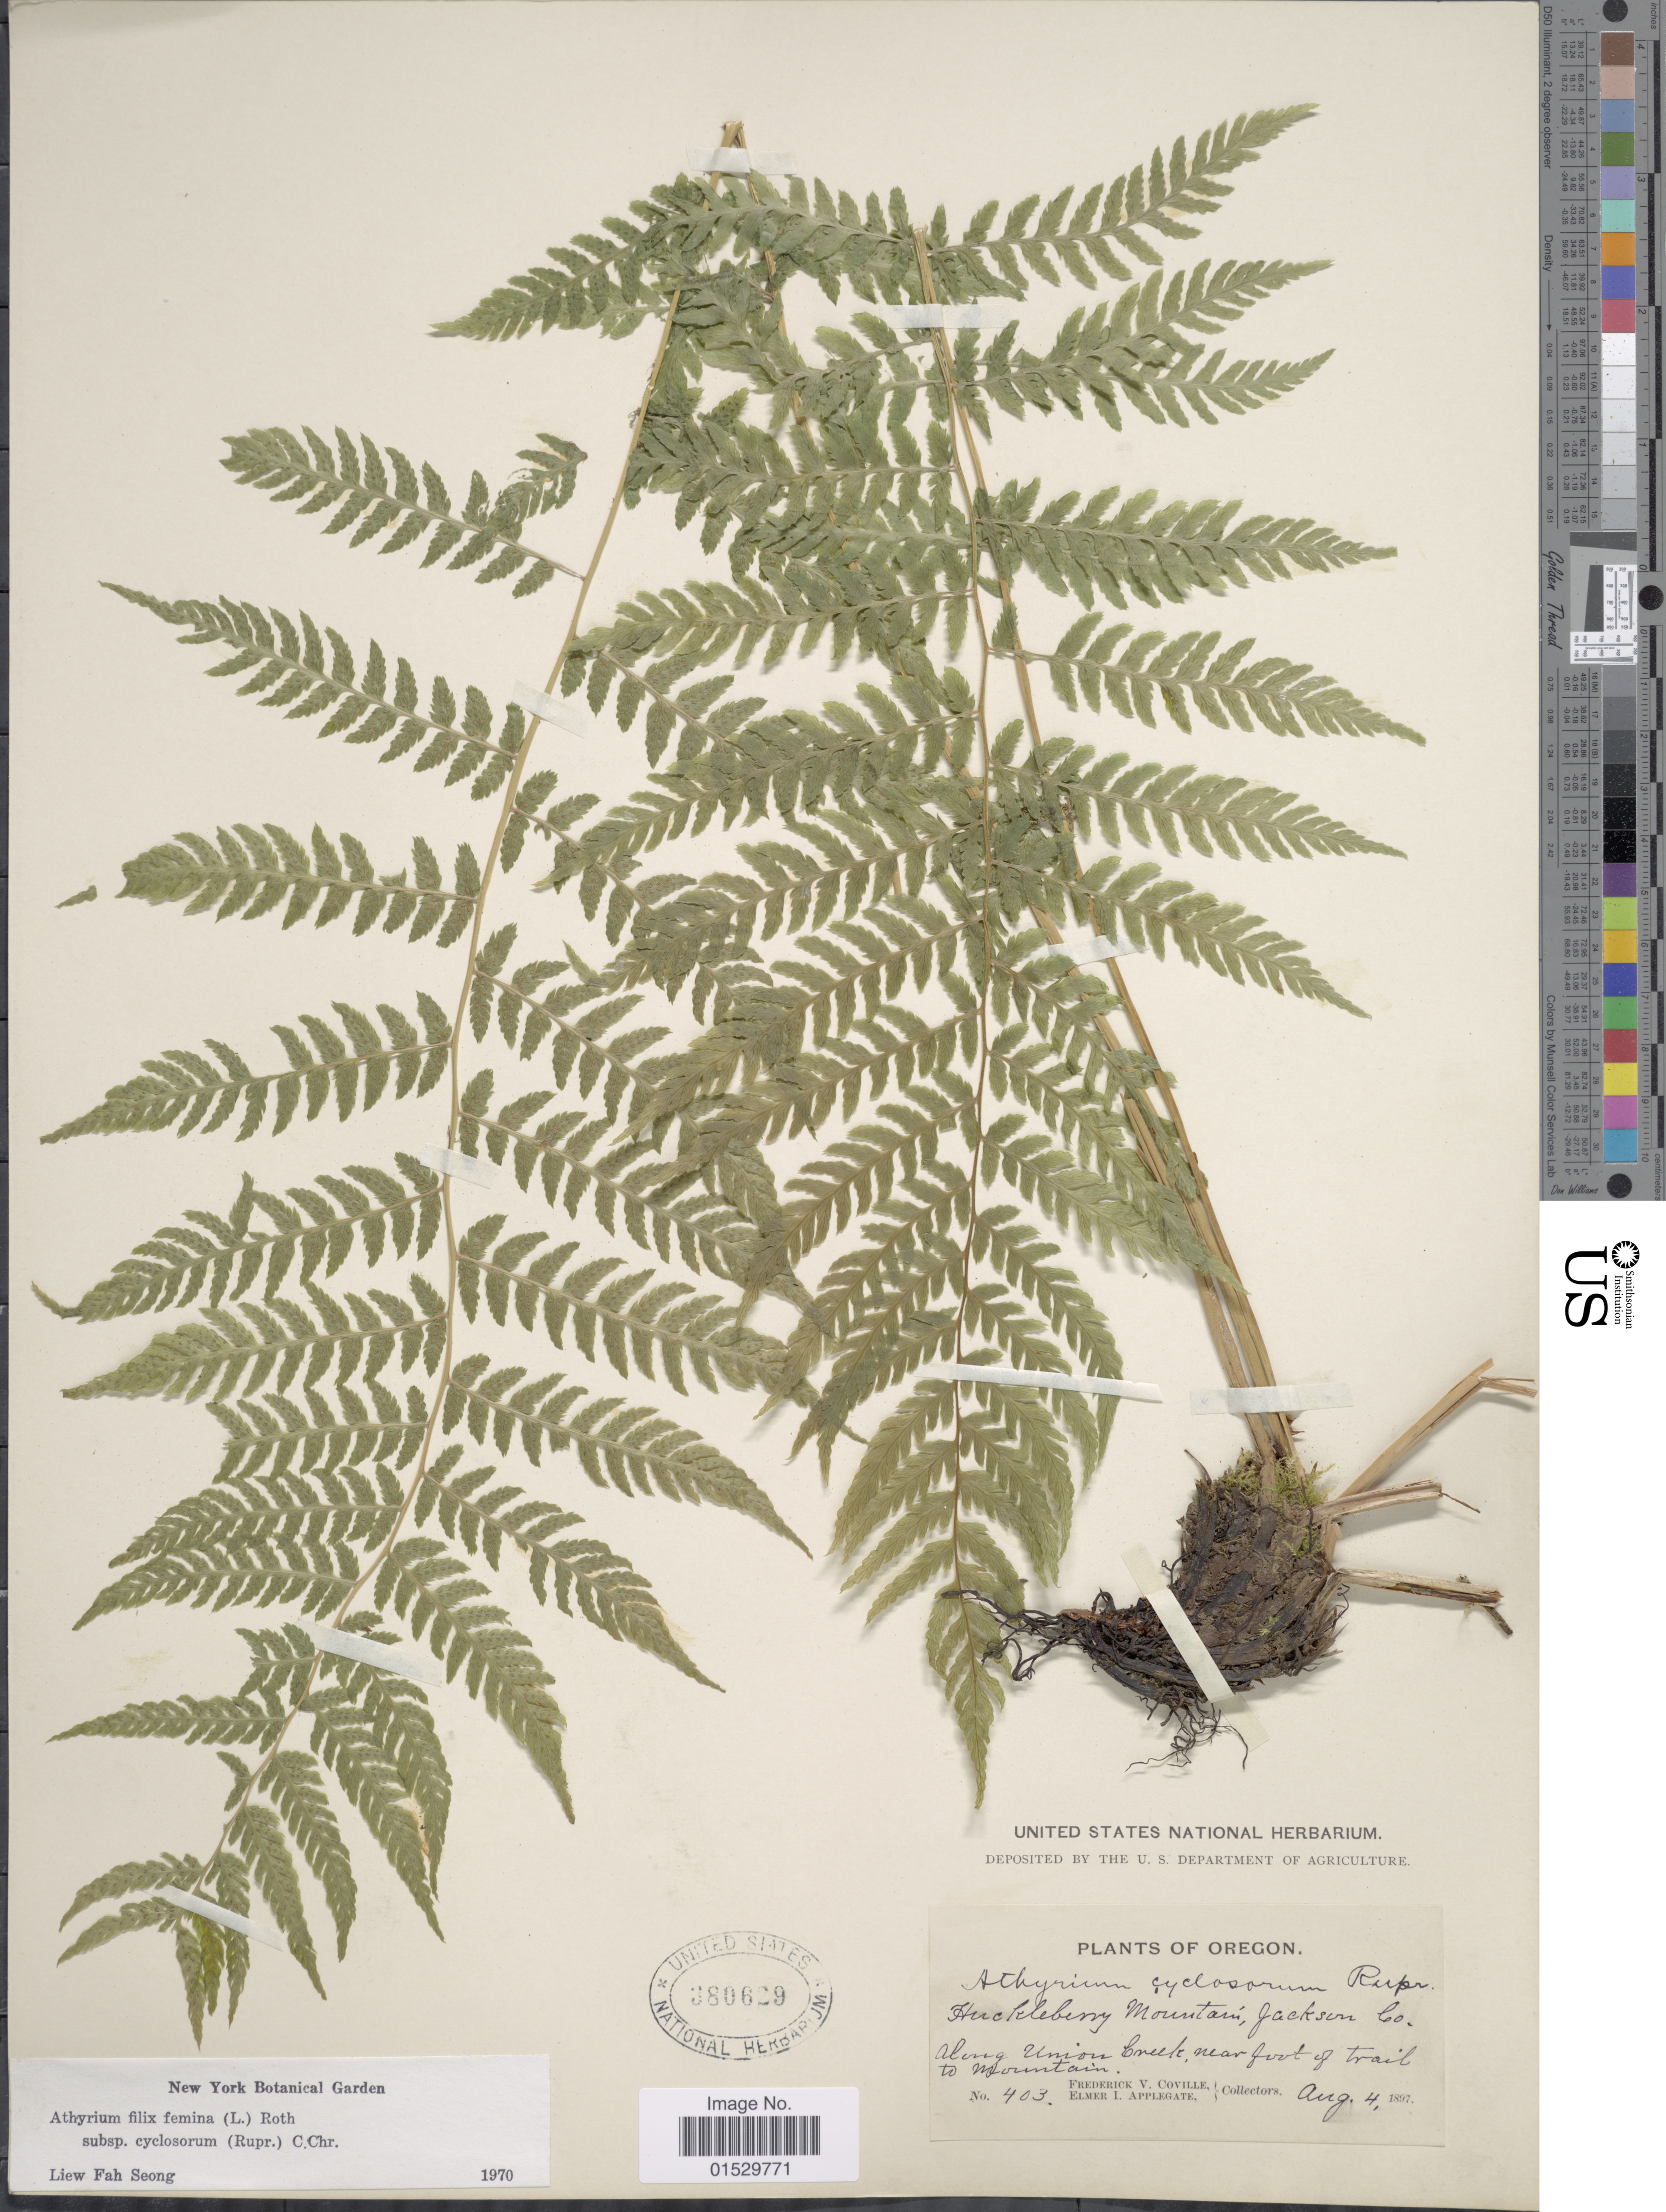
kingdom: Plantae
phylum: Tracheophyta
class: Polypodiopsida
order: Polypodiales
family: Athyriaceae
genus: Athyrium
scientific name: Athyrium filix-femina subsp. cyclosorum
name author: (Rupr.) C. Chr.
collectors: F. V. Coville & E. I. Applegate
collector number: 403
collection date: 1897-08-04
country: United States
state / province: Oregon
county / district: Jackson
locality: Huckleberry Mountain, Jackson Co., along Union Creek, near foot of trail to mountain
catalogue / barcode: US 380629